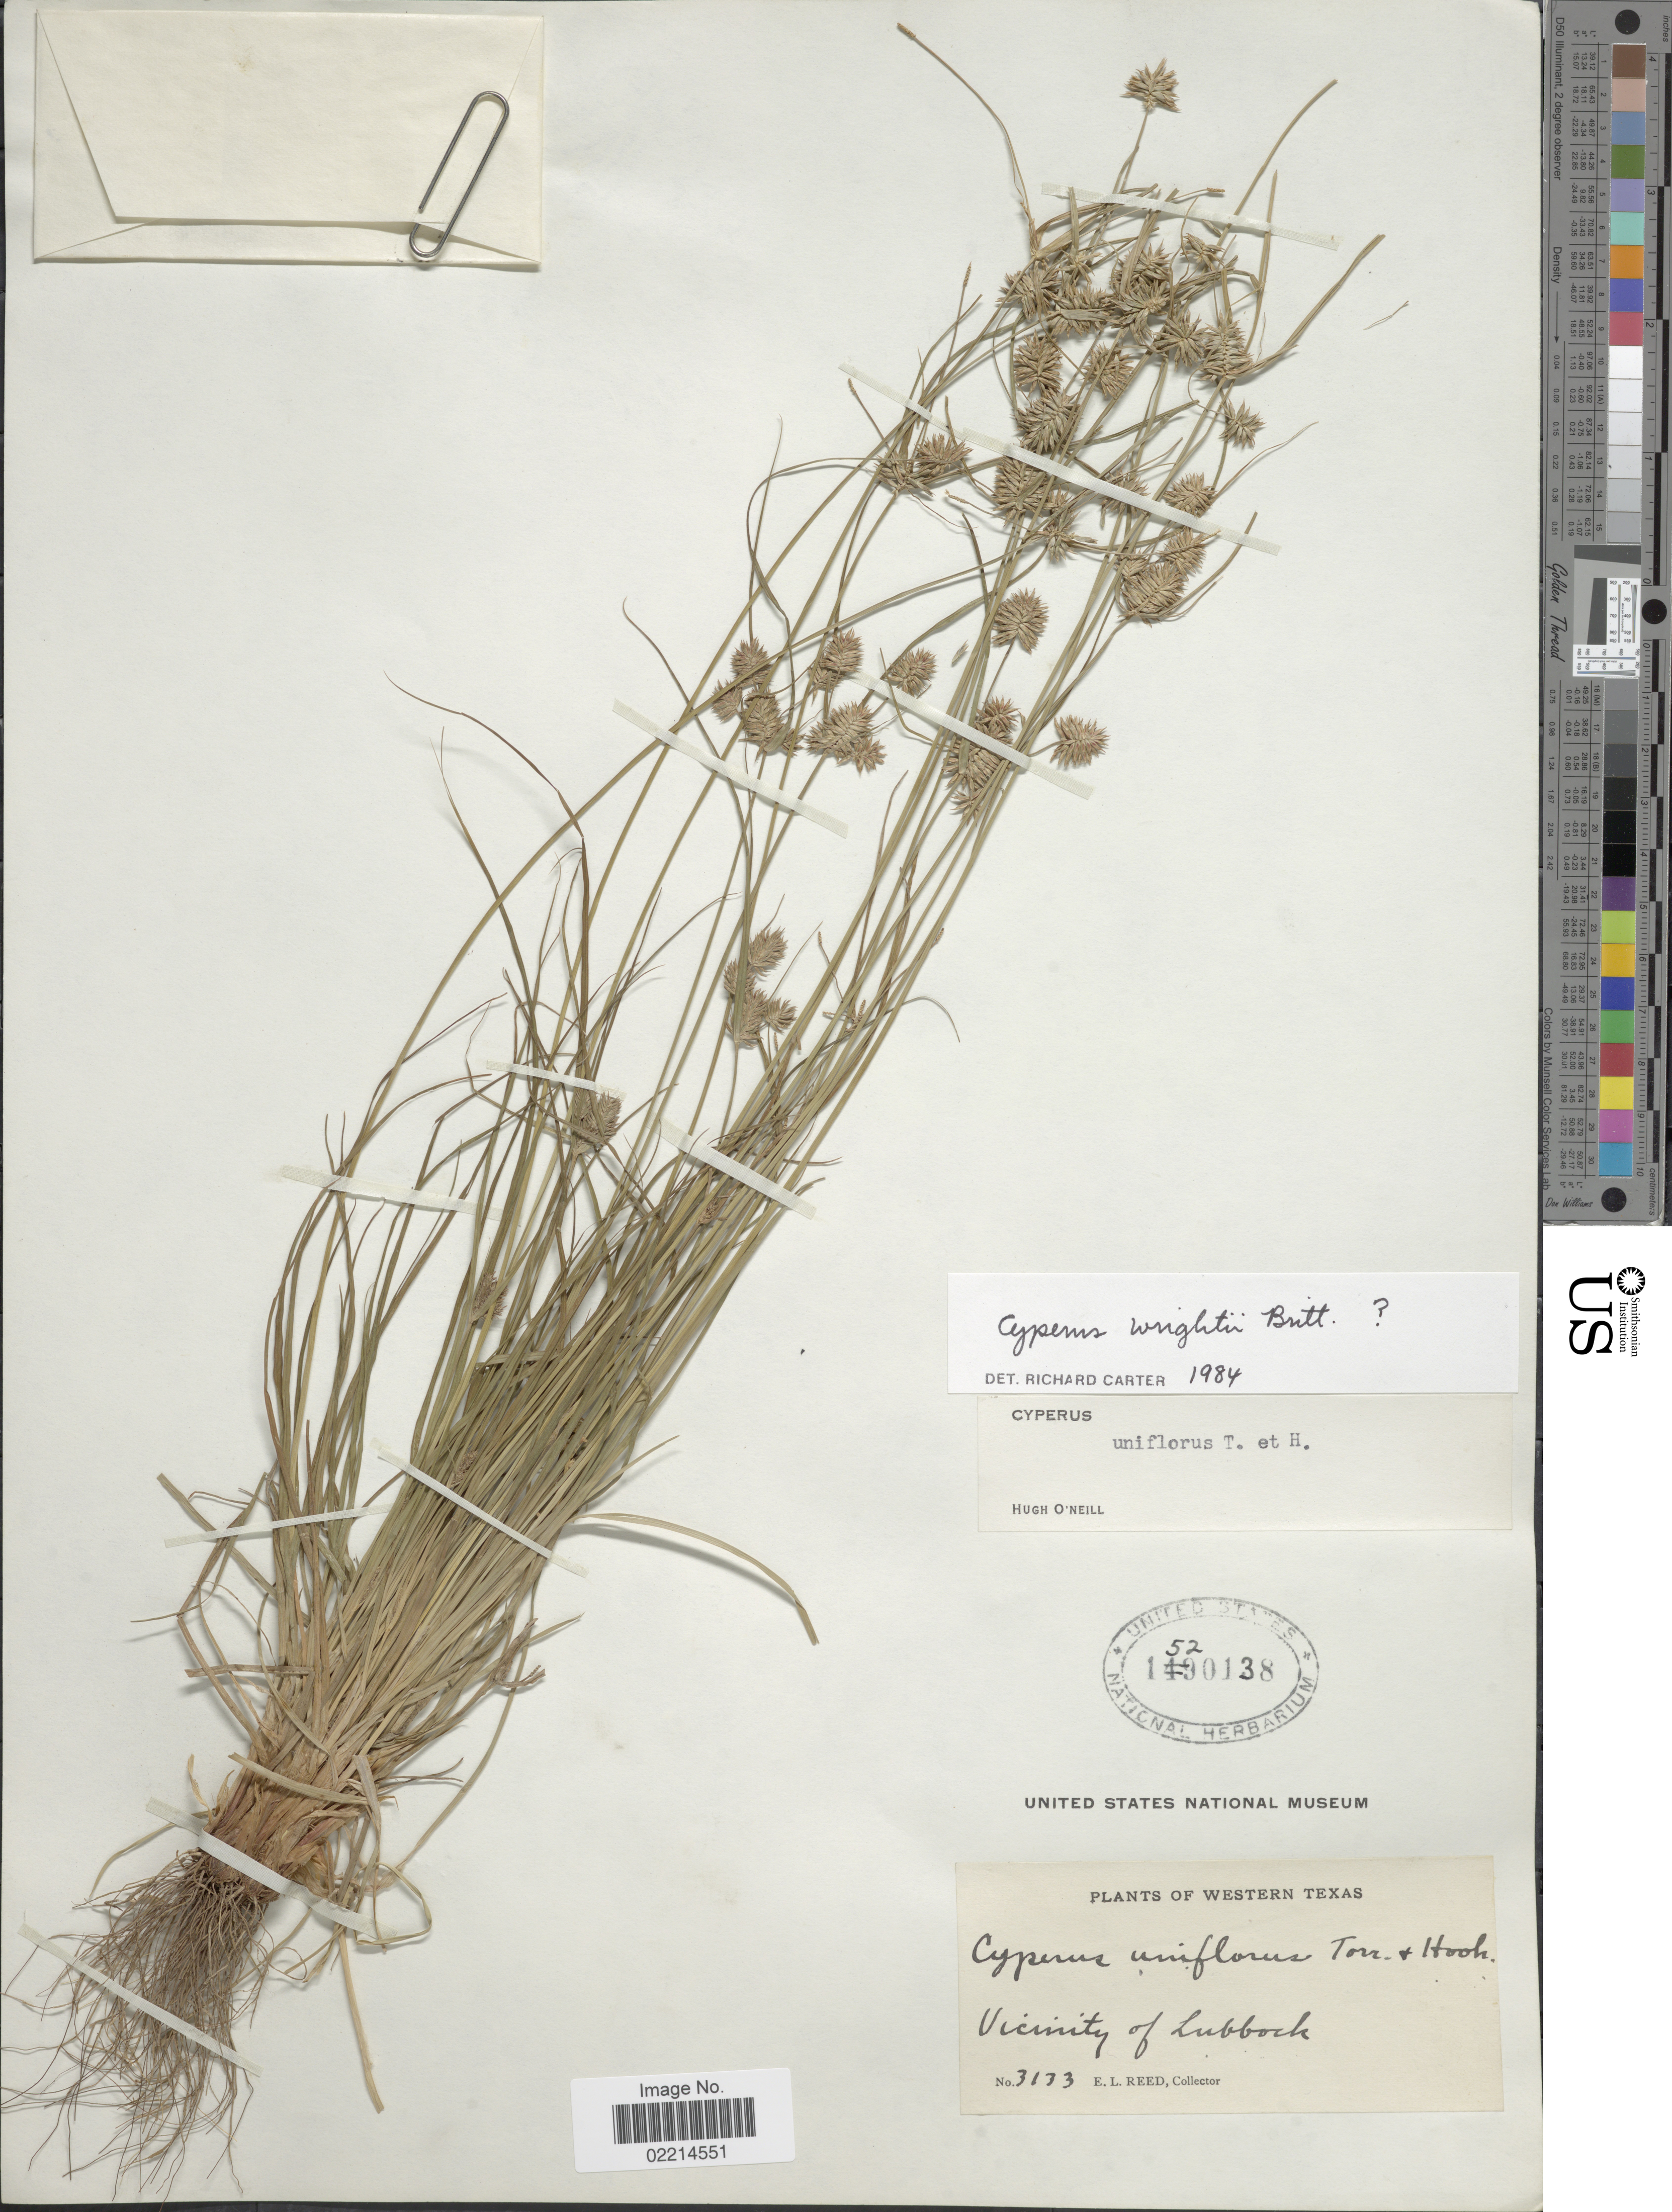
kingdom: Plantae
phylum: Tracheophyta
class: Liliopsida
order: Poales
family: Cyperaceae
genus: Cyperus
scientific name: Cyperus dipsaceus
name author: Liebm.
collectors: E. Reed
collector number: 133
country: United States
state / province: Texas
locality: Western Texas, Vicinity of Lubbock.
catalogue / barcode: US 1520138